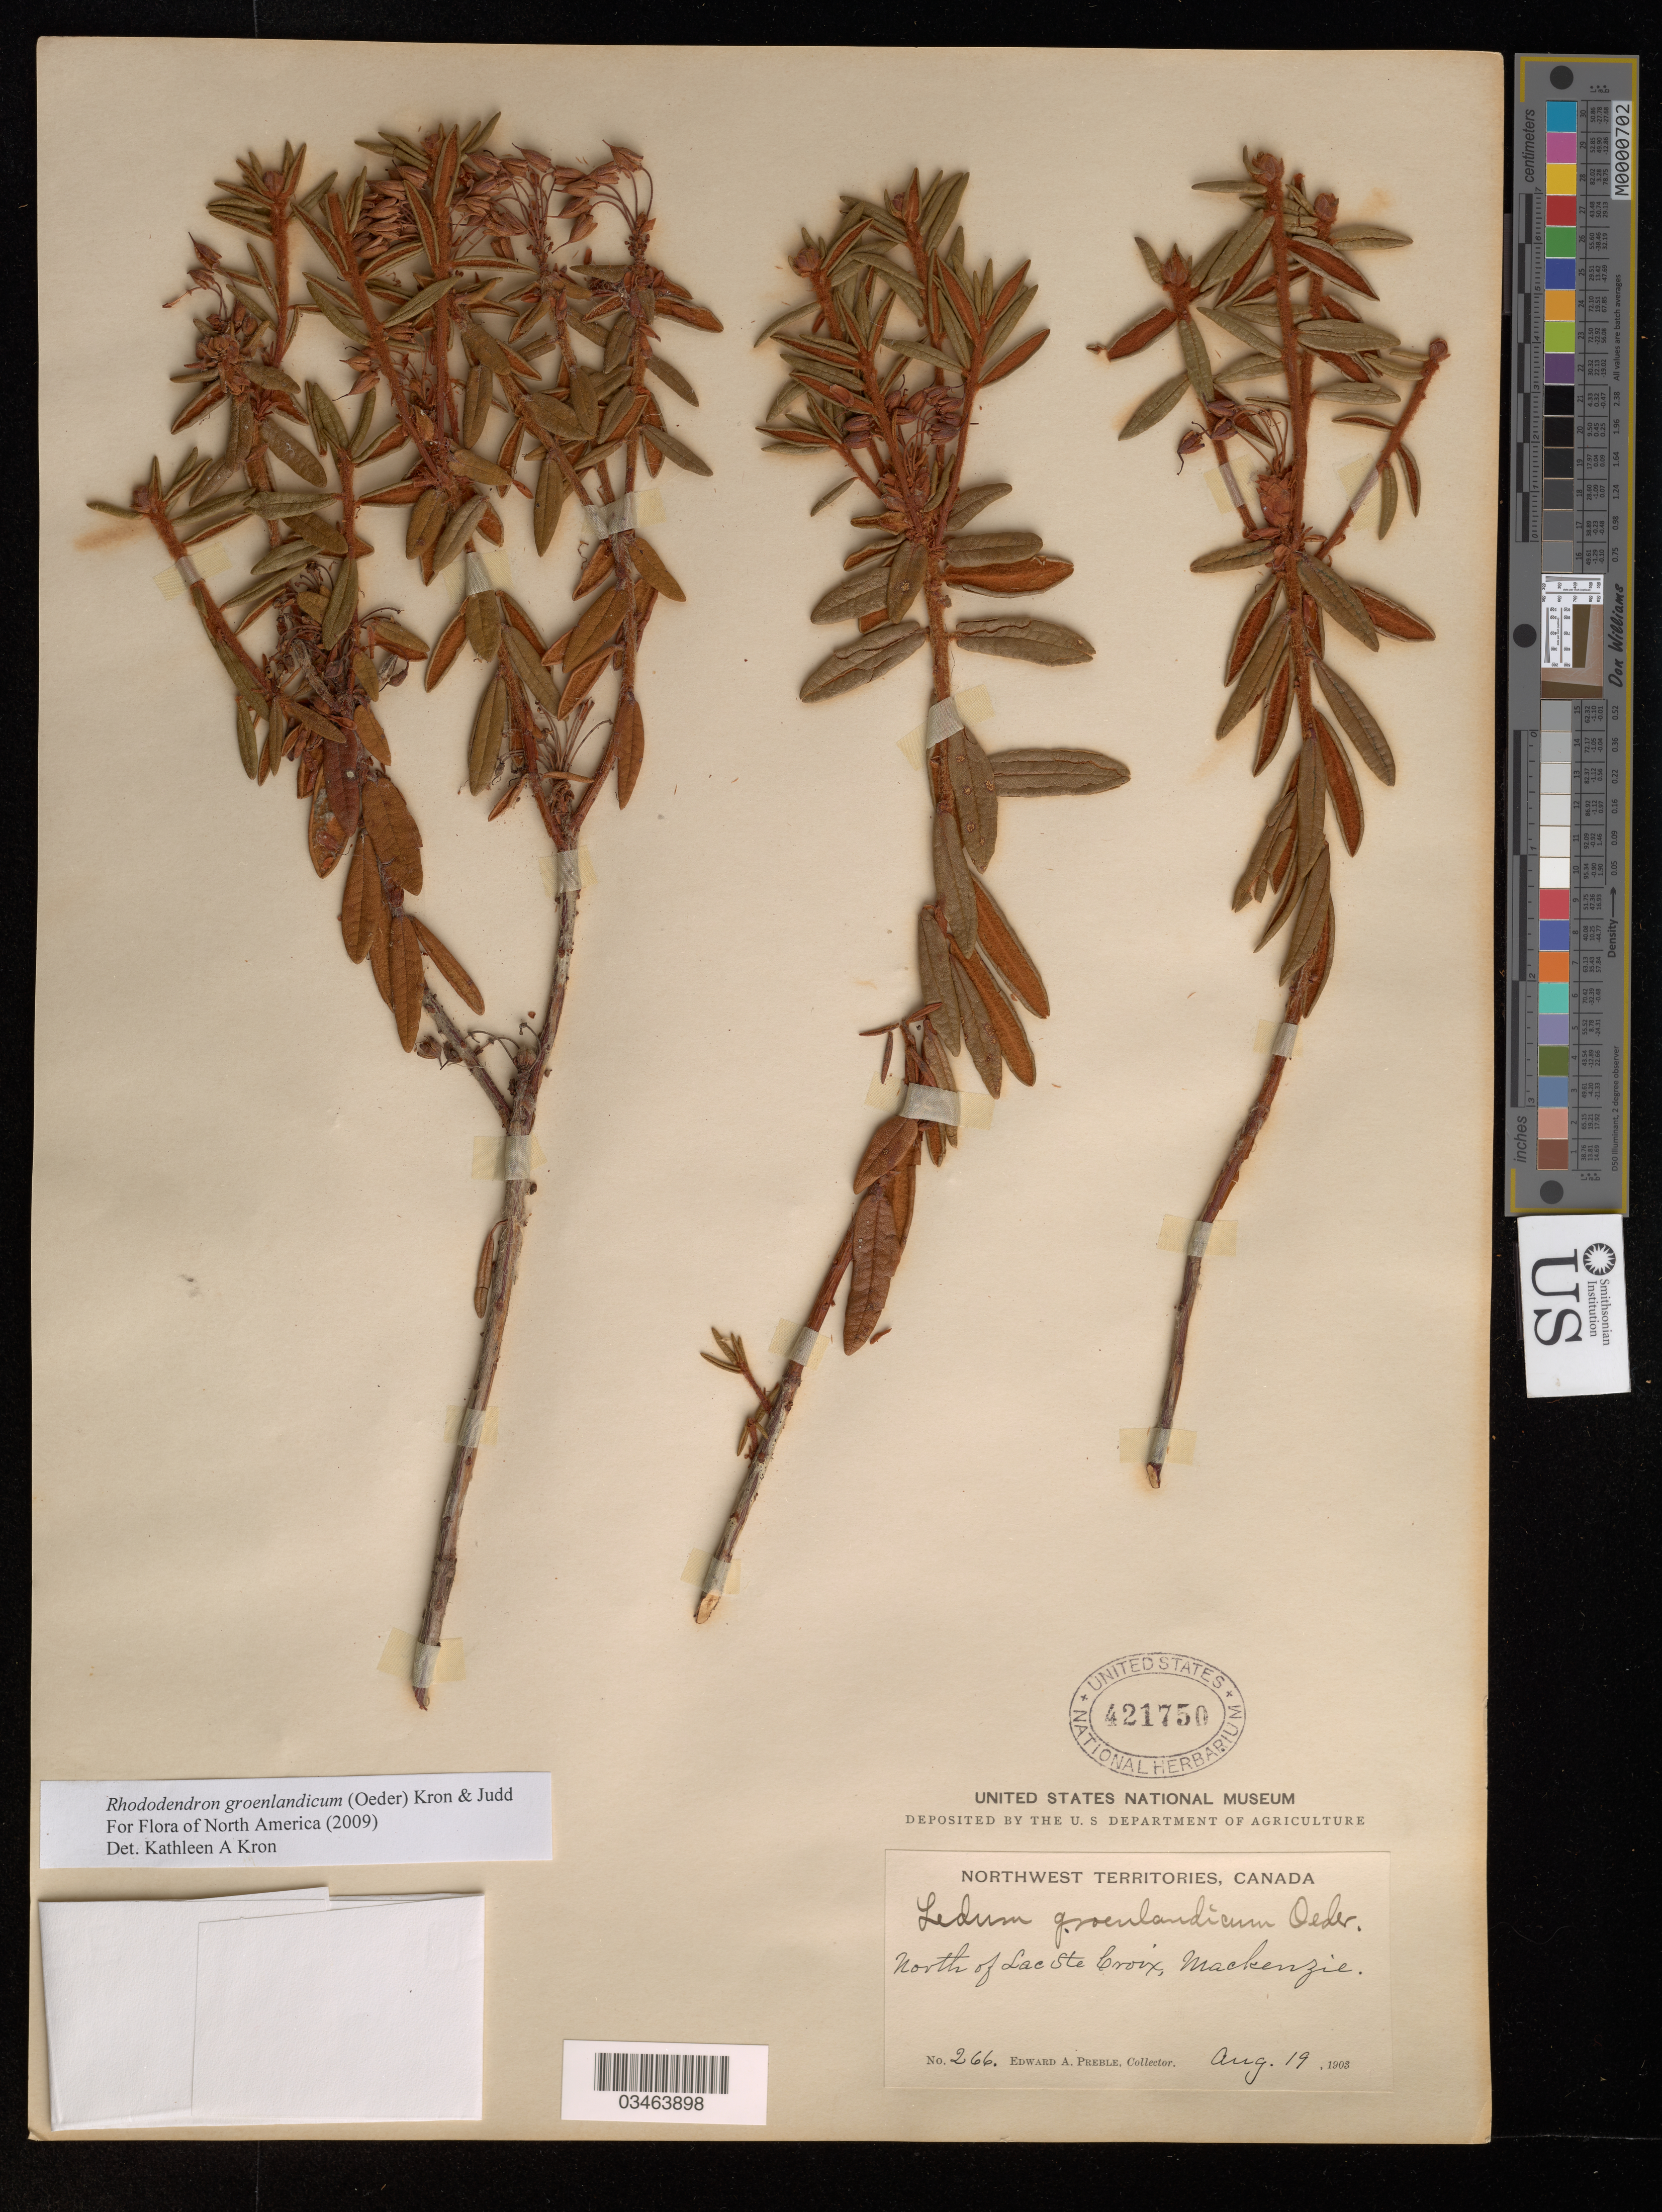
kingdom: Plantae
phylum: Tracheophyta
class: Magnoliopsida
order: Ericales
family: Ericaceae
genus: Rhododendron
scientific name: Rhododendron groenlandicum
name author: (Oeder) Kron & Judd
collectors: E. Preble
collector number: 266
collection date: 1903-08-19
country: Canada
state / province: Northwest Territories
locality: North of Lac Ste Croix, Mackenzie.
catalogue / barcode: US 421750